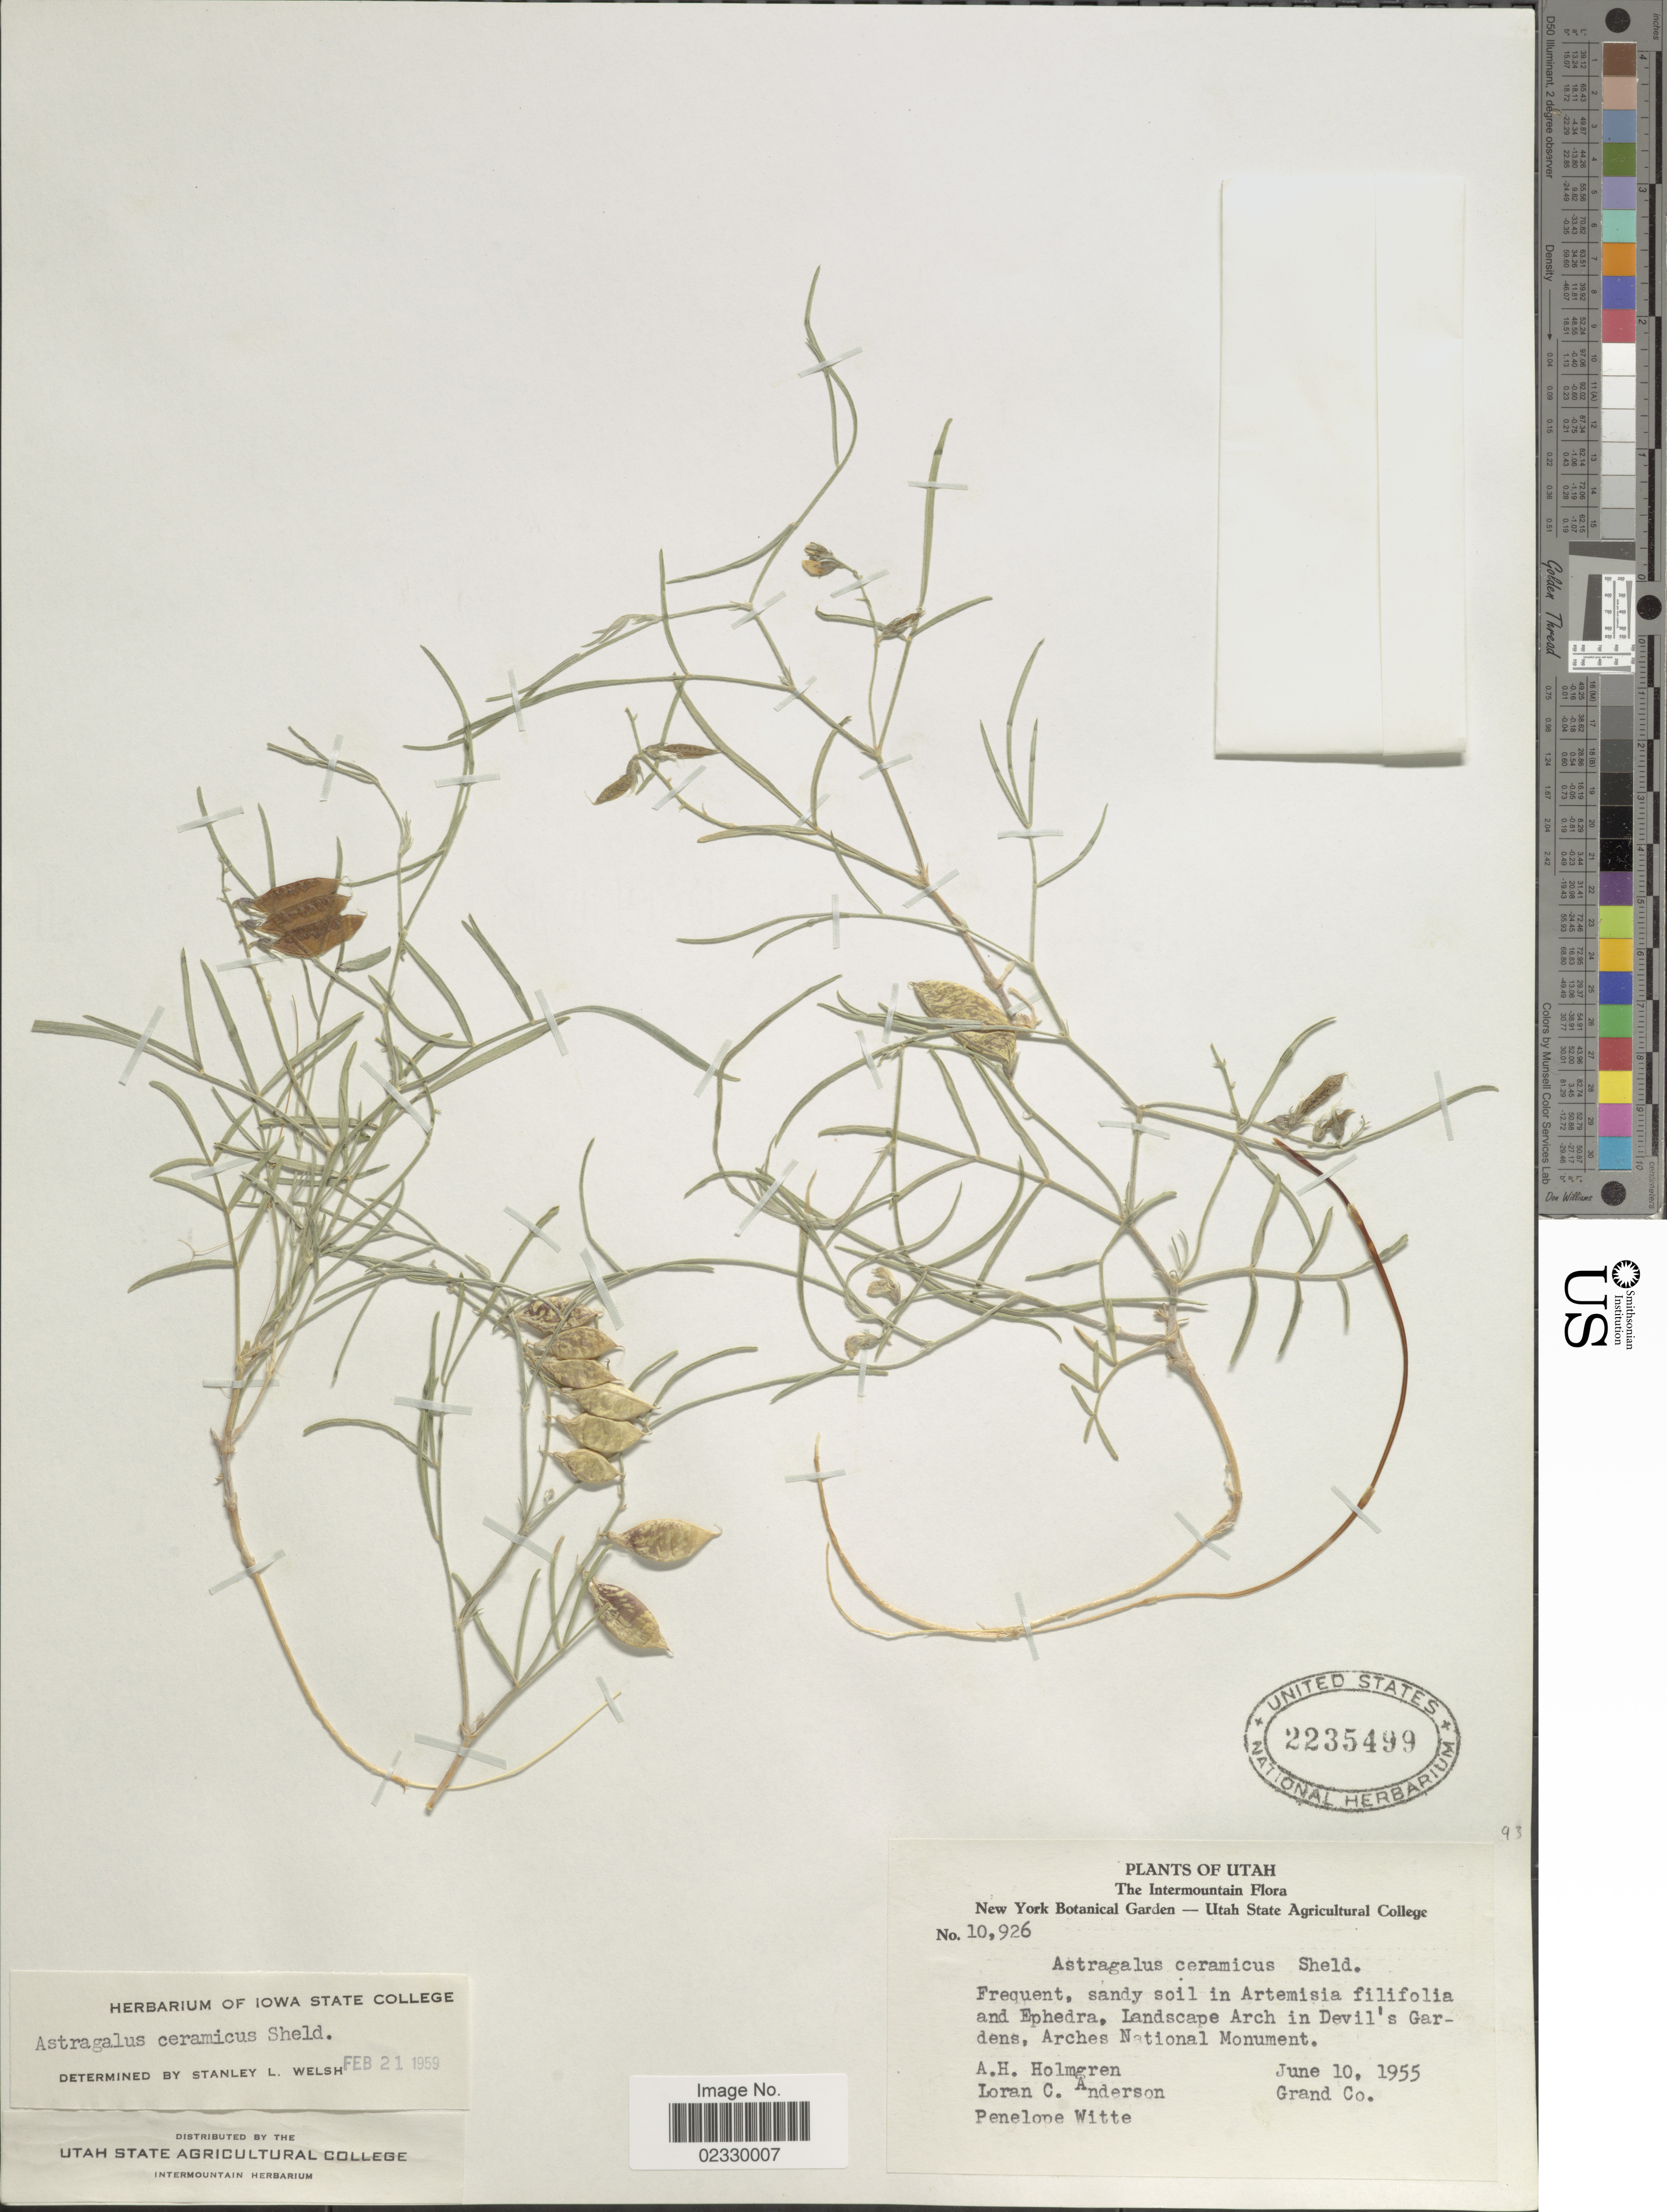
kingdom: Plantae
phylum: Tracheophyta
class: Magnoliopsida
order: Fabales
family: Fabaceae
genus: Astragalus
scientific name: Astragalus ceramicus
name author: E. Sheld.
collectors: A. H. Holmgren, L. C. Anderson & P. Witte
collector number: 10926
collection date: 1955-06-10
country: United States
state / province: Utah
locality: Landscape Arch in Devil's Gardens, Arches National Monument. Grand Co.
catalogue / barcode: US 2235499